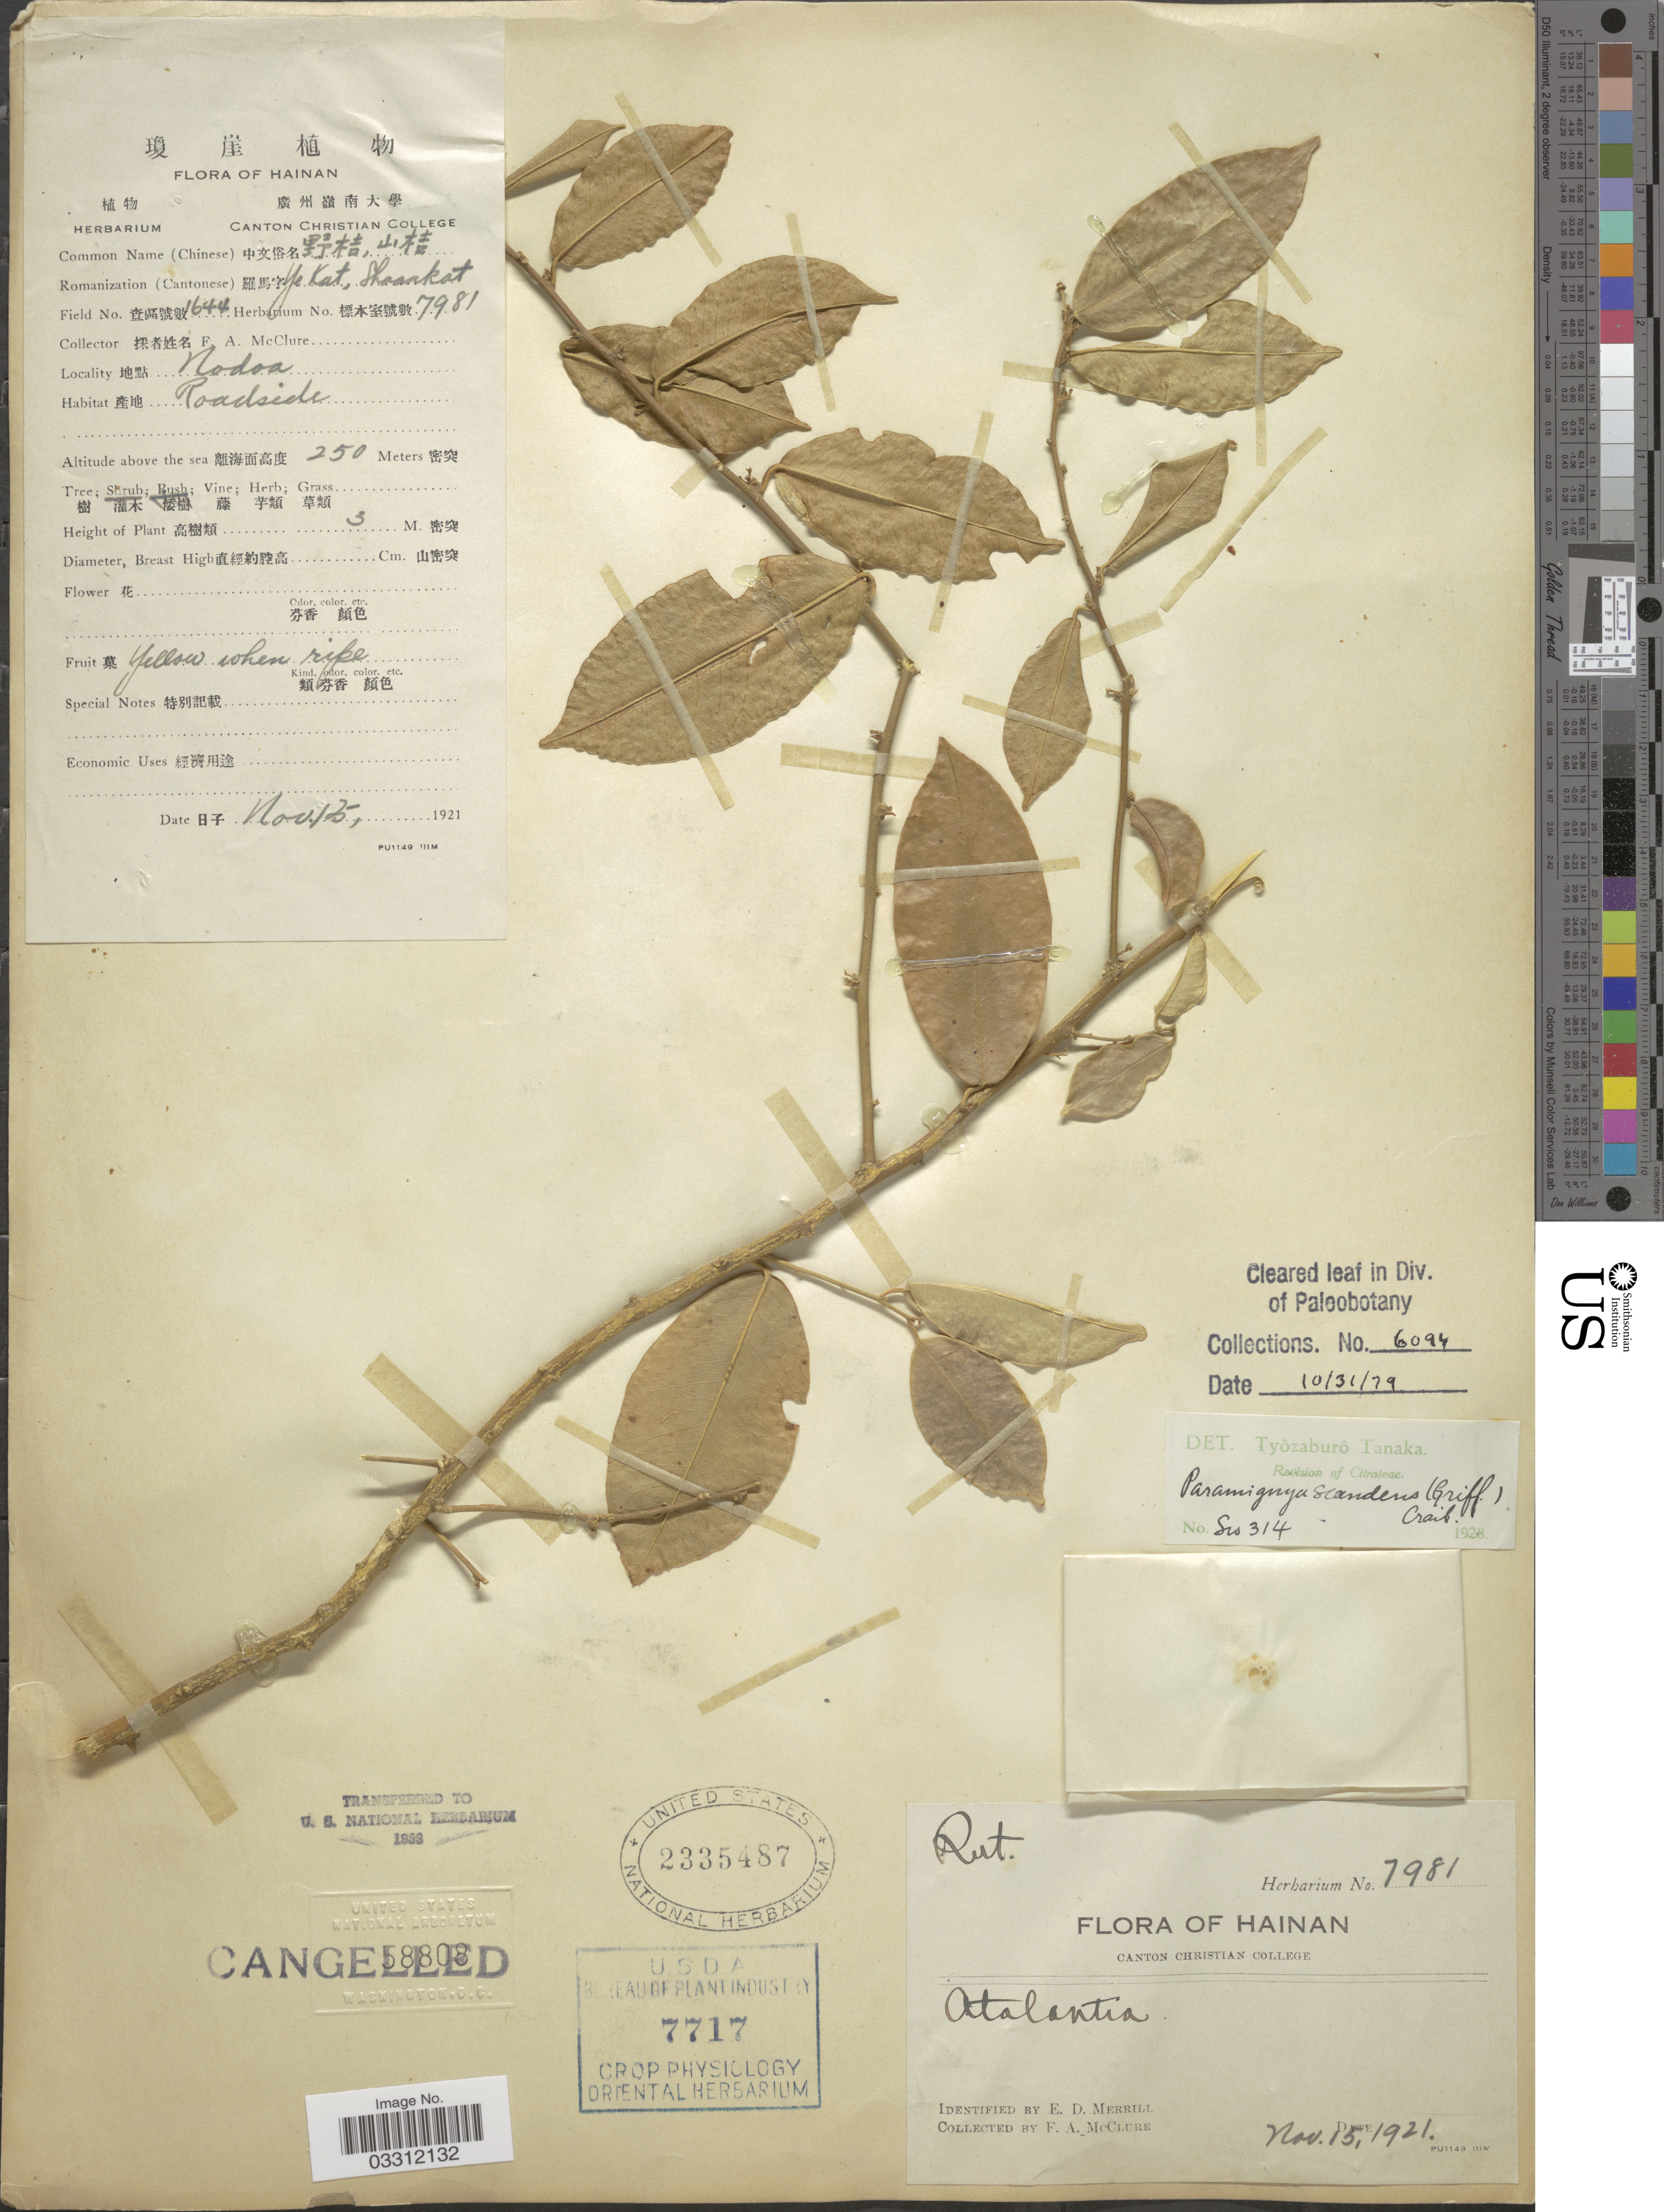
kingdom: Plantae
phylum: Tracheophyta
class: Magnoliopsida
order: Sapindales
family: Rutaceae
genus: Paramignya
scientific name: Paramignya scandens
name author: Craib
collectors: F. A. McClure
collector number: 7981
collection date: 1921-11-15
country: China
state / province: Hainan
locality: Nodoa.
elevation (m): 250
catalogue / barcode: US 2335487